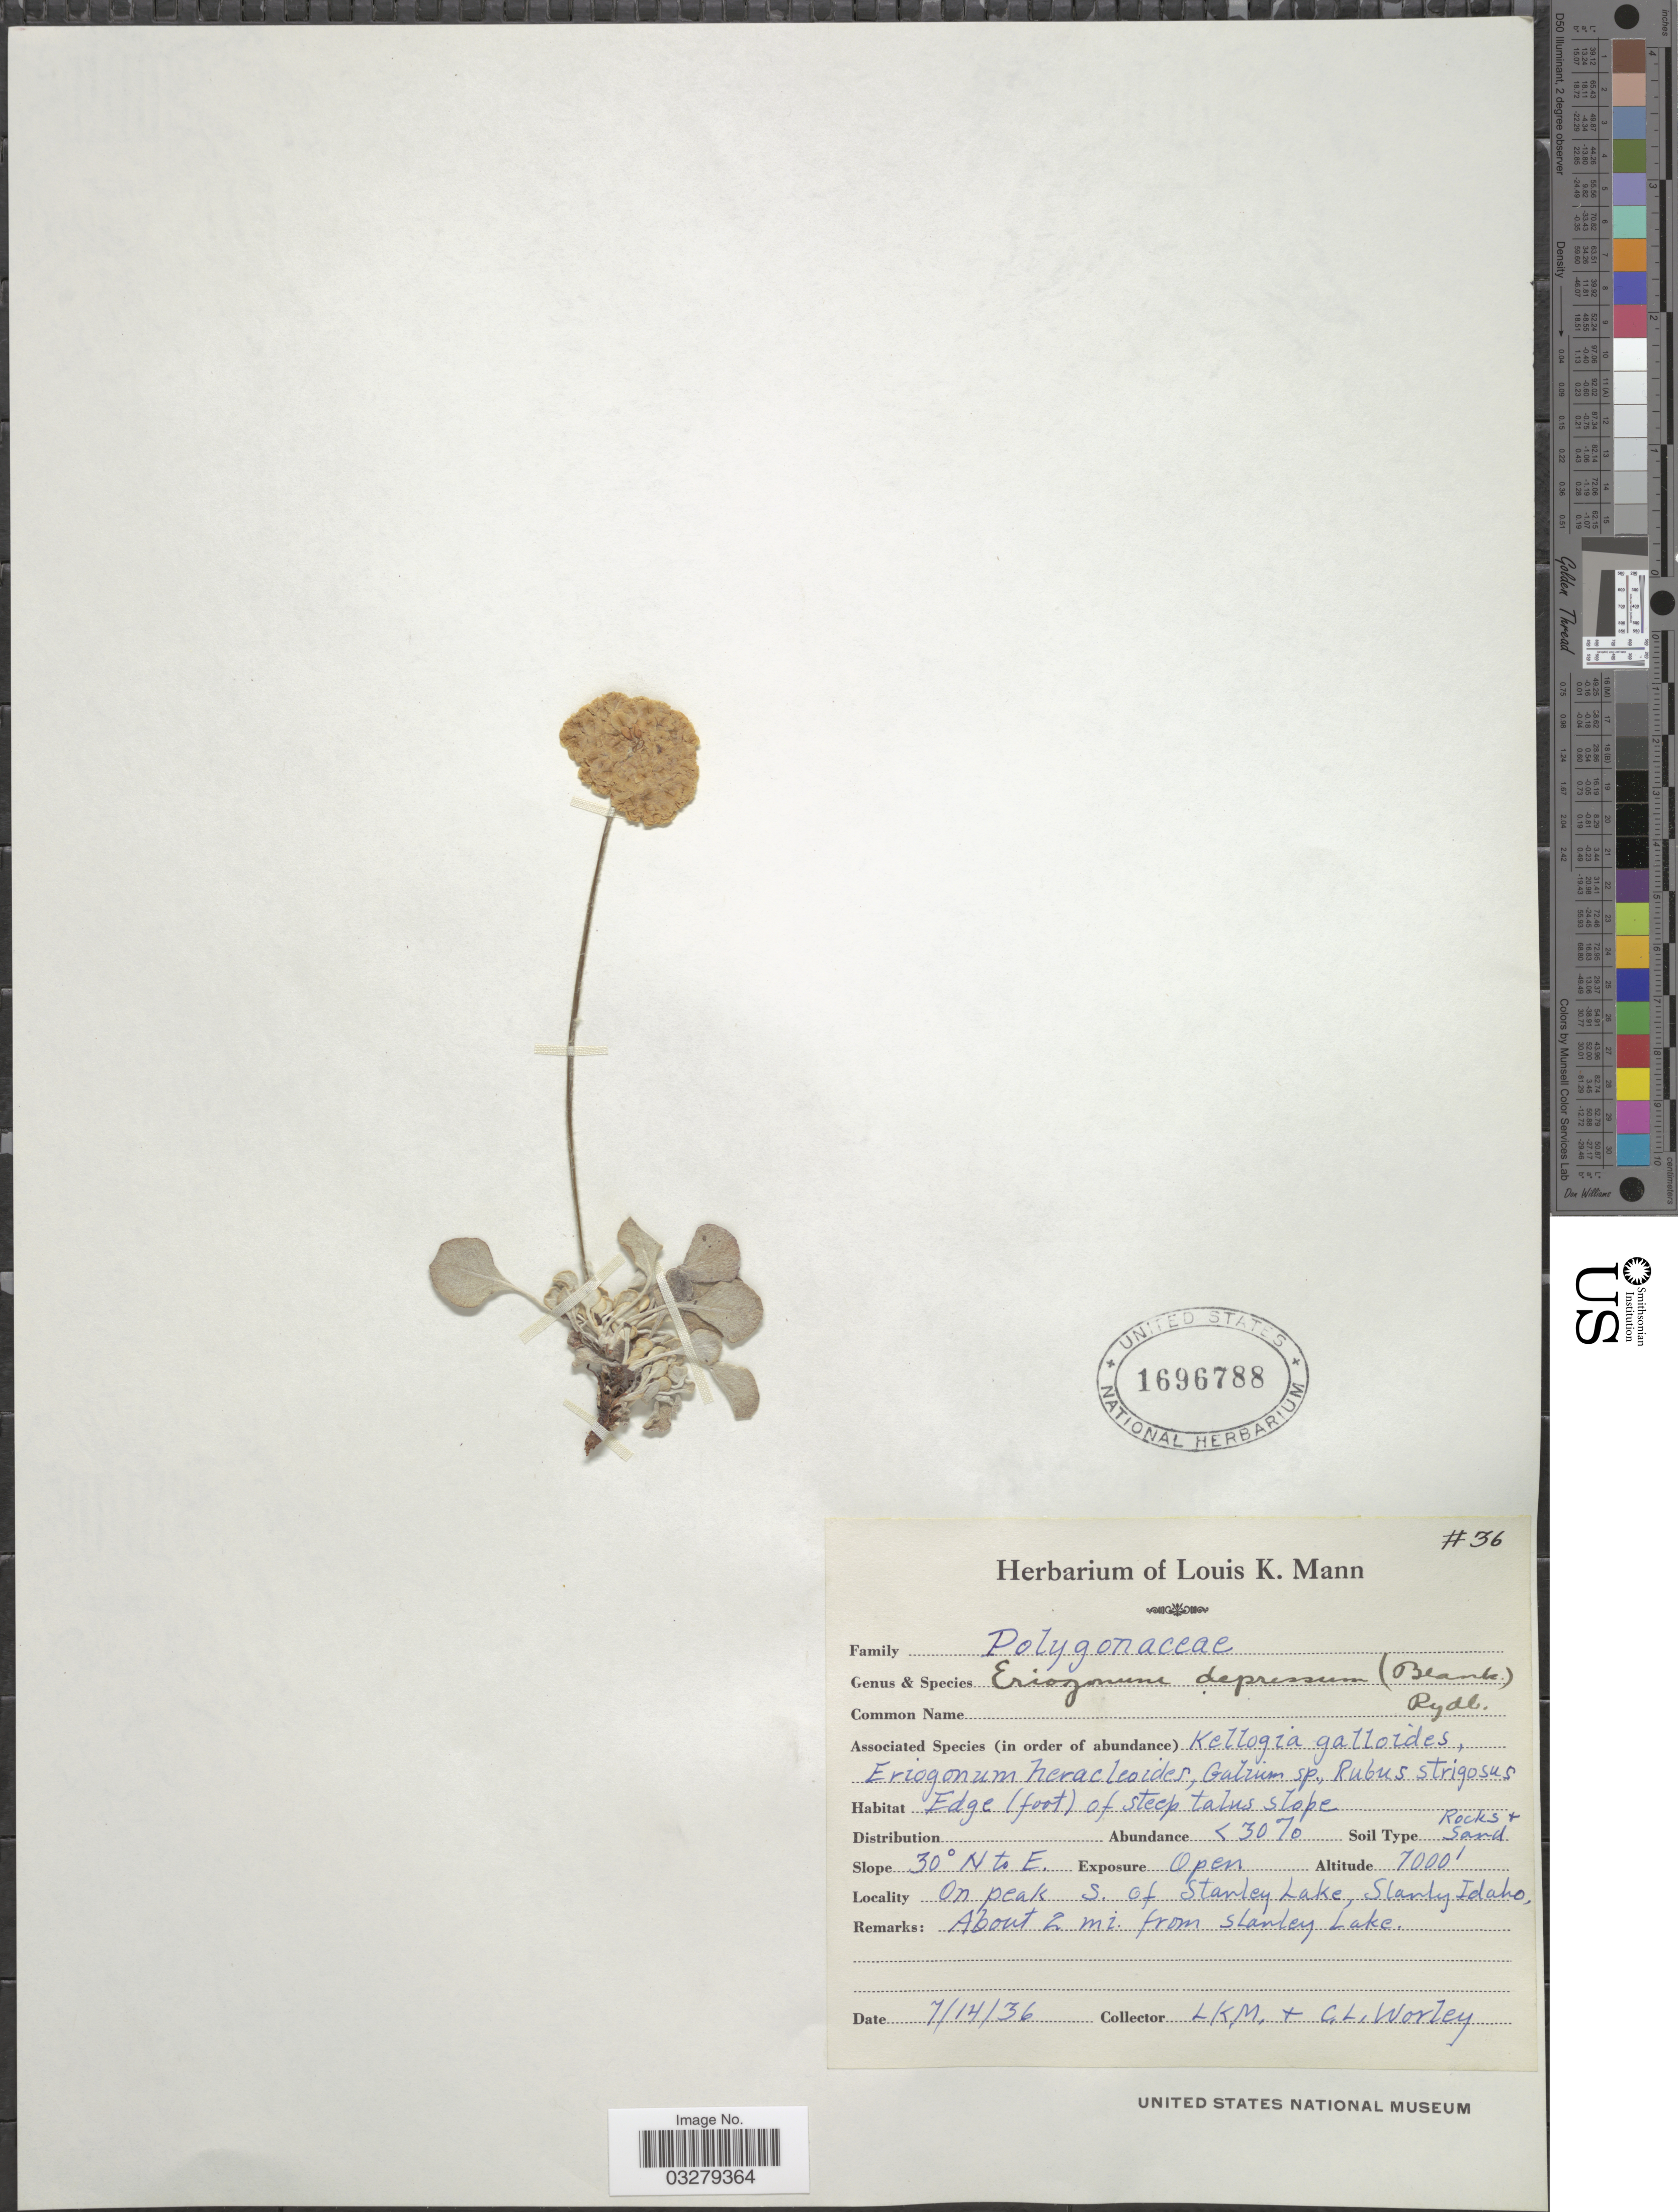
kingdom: Plantae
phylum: Tracheophyta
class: Magnoliopsida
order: Caryophyllales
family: Polygonaceae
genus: Eriogonum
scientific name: Eriogonum ovalifolium var. depressum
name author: Blank.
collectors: L. K. Mann & C. Worley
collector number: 36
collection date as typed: Transcribed d/m/y: 14/7/36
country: United States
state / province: Idaho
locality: On peak S. of Stanley Lake, Stanley Idaho, About 2 mi. from Stanley Lake.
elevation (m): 2134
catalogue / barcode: US 1696788